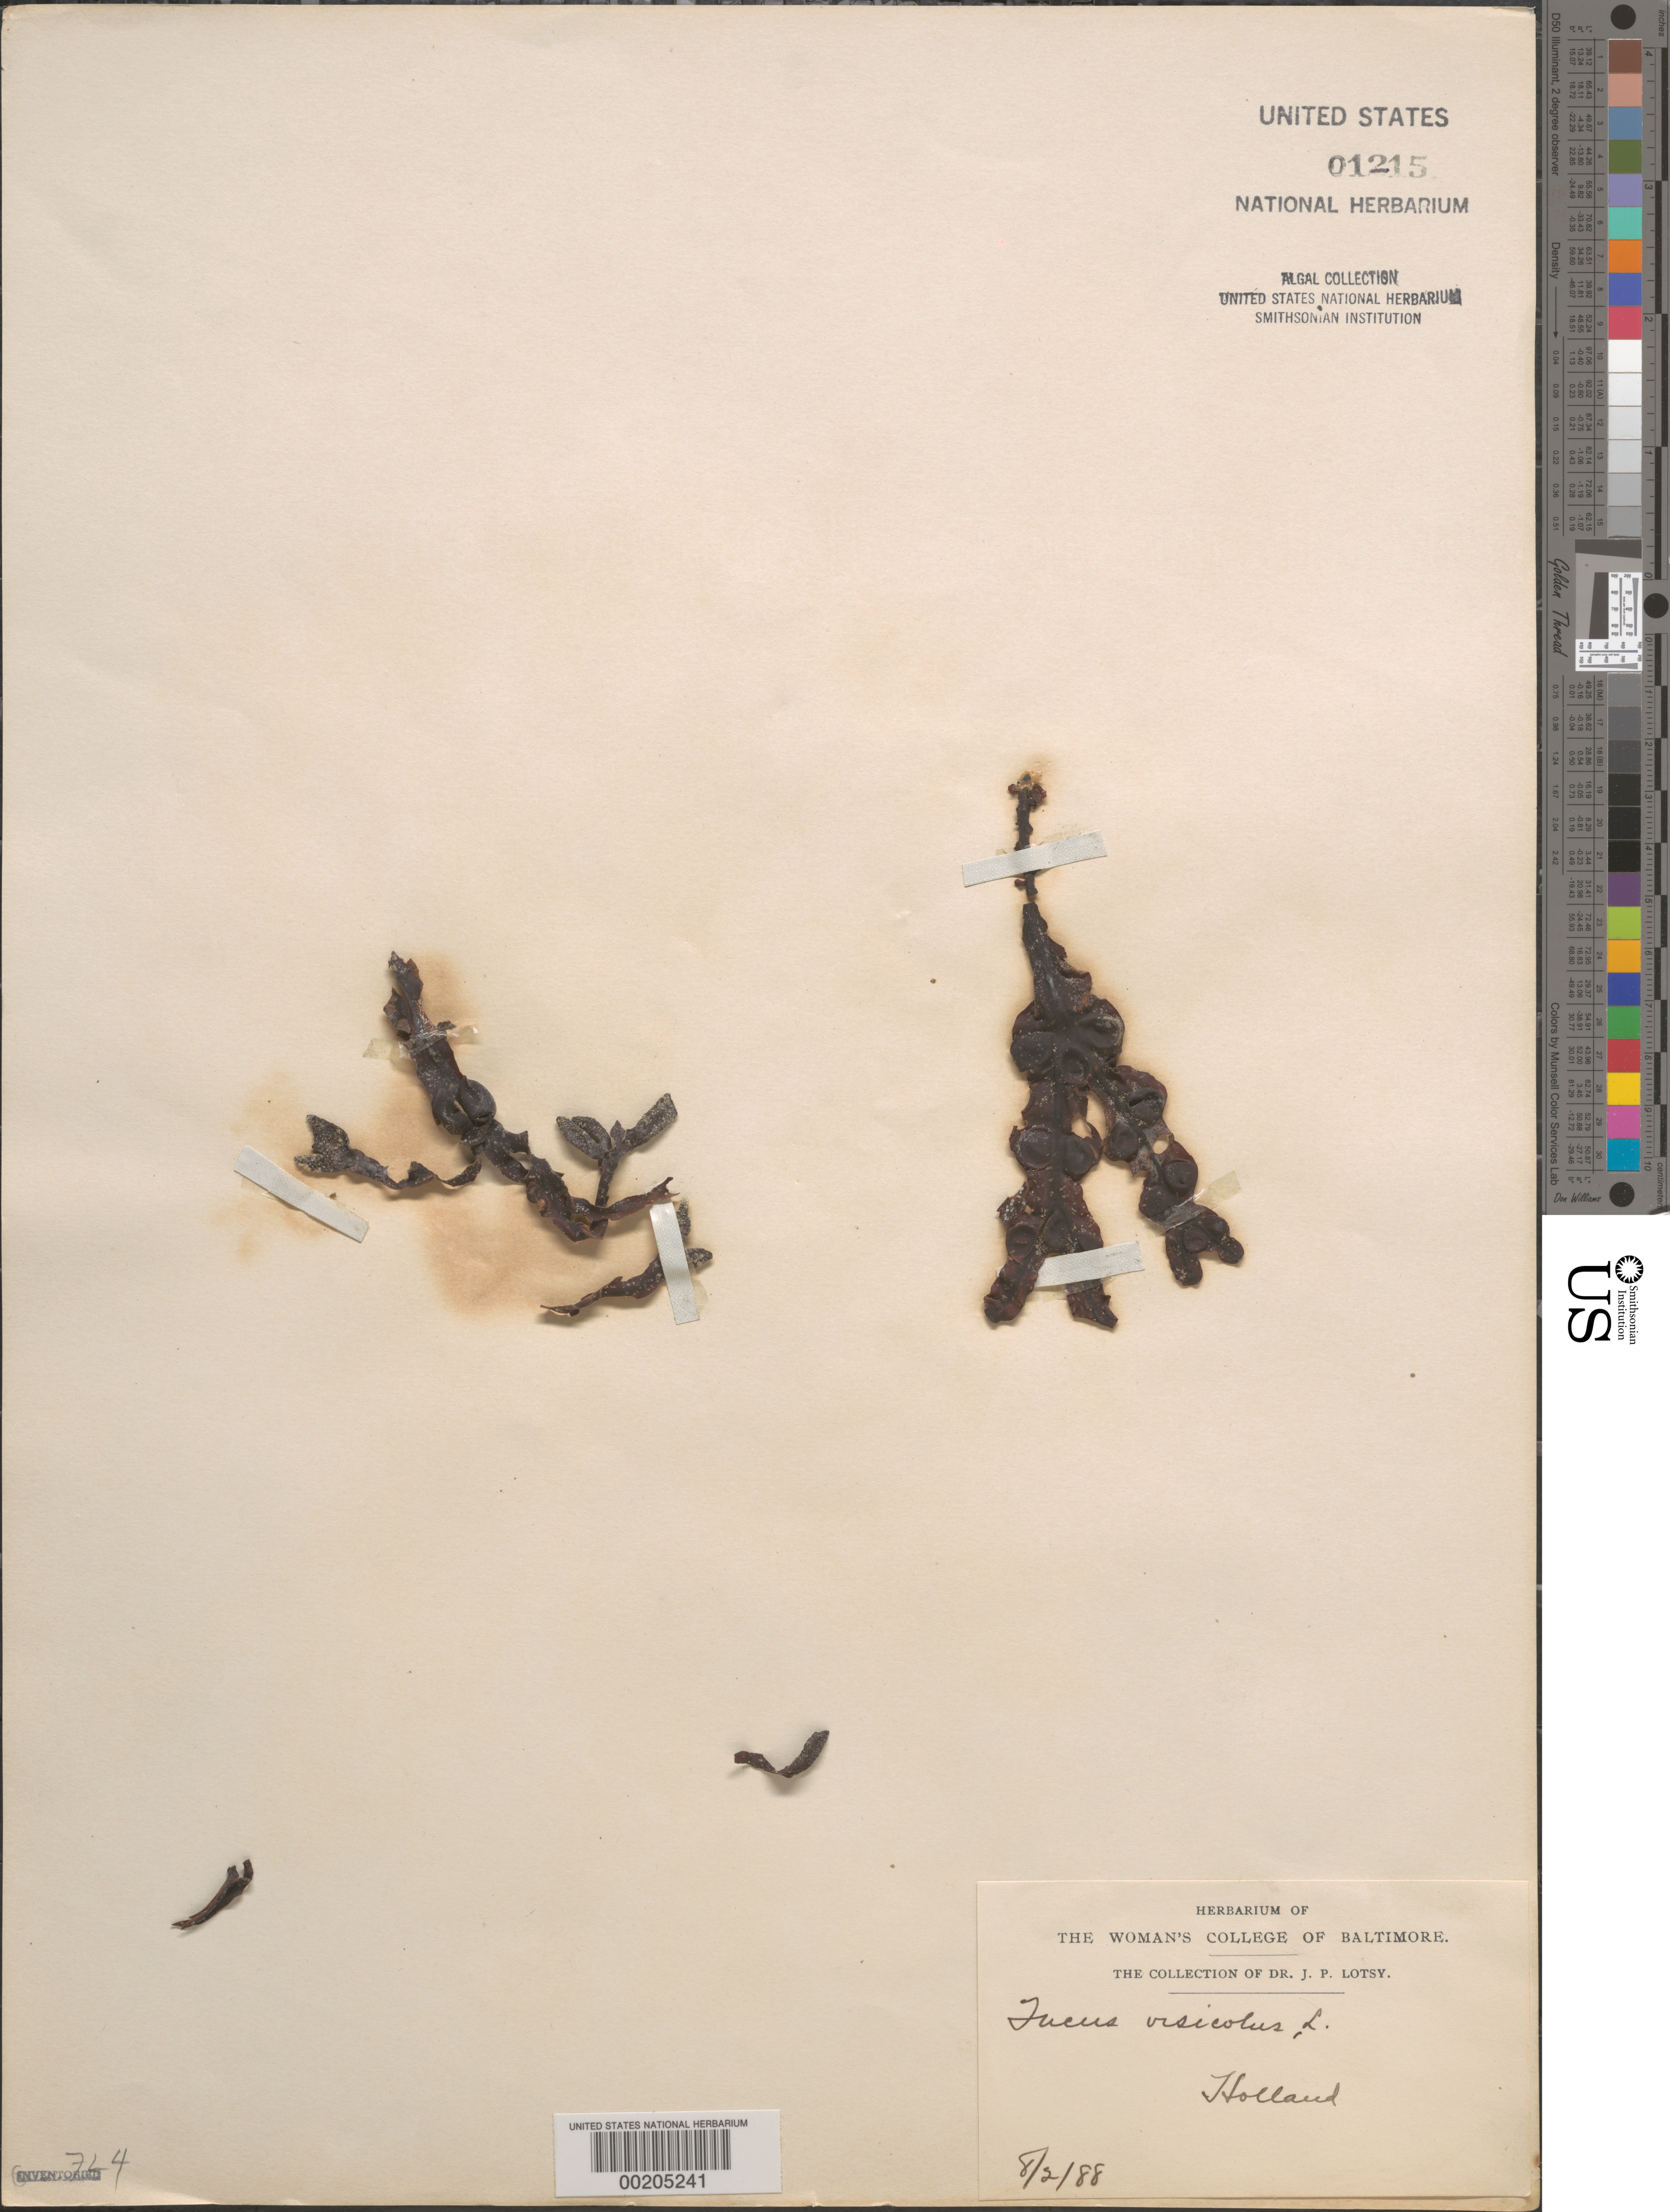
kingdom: Chromista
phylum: Ochrophyta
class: Phaeophyceae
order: Fucales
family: Fucaceae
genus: Fucus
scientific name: Fucus vesiculosus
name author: L.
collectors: J. Lotsy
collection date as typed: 02 Aug 1888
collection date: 1888-08-02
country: Netherlands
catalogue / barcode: US 1215